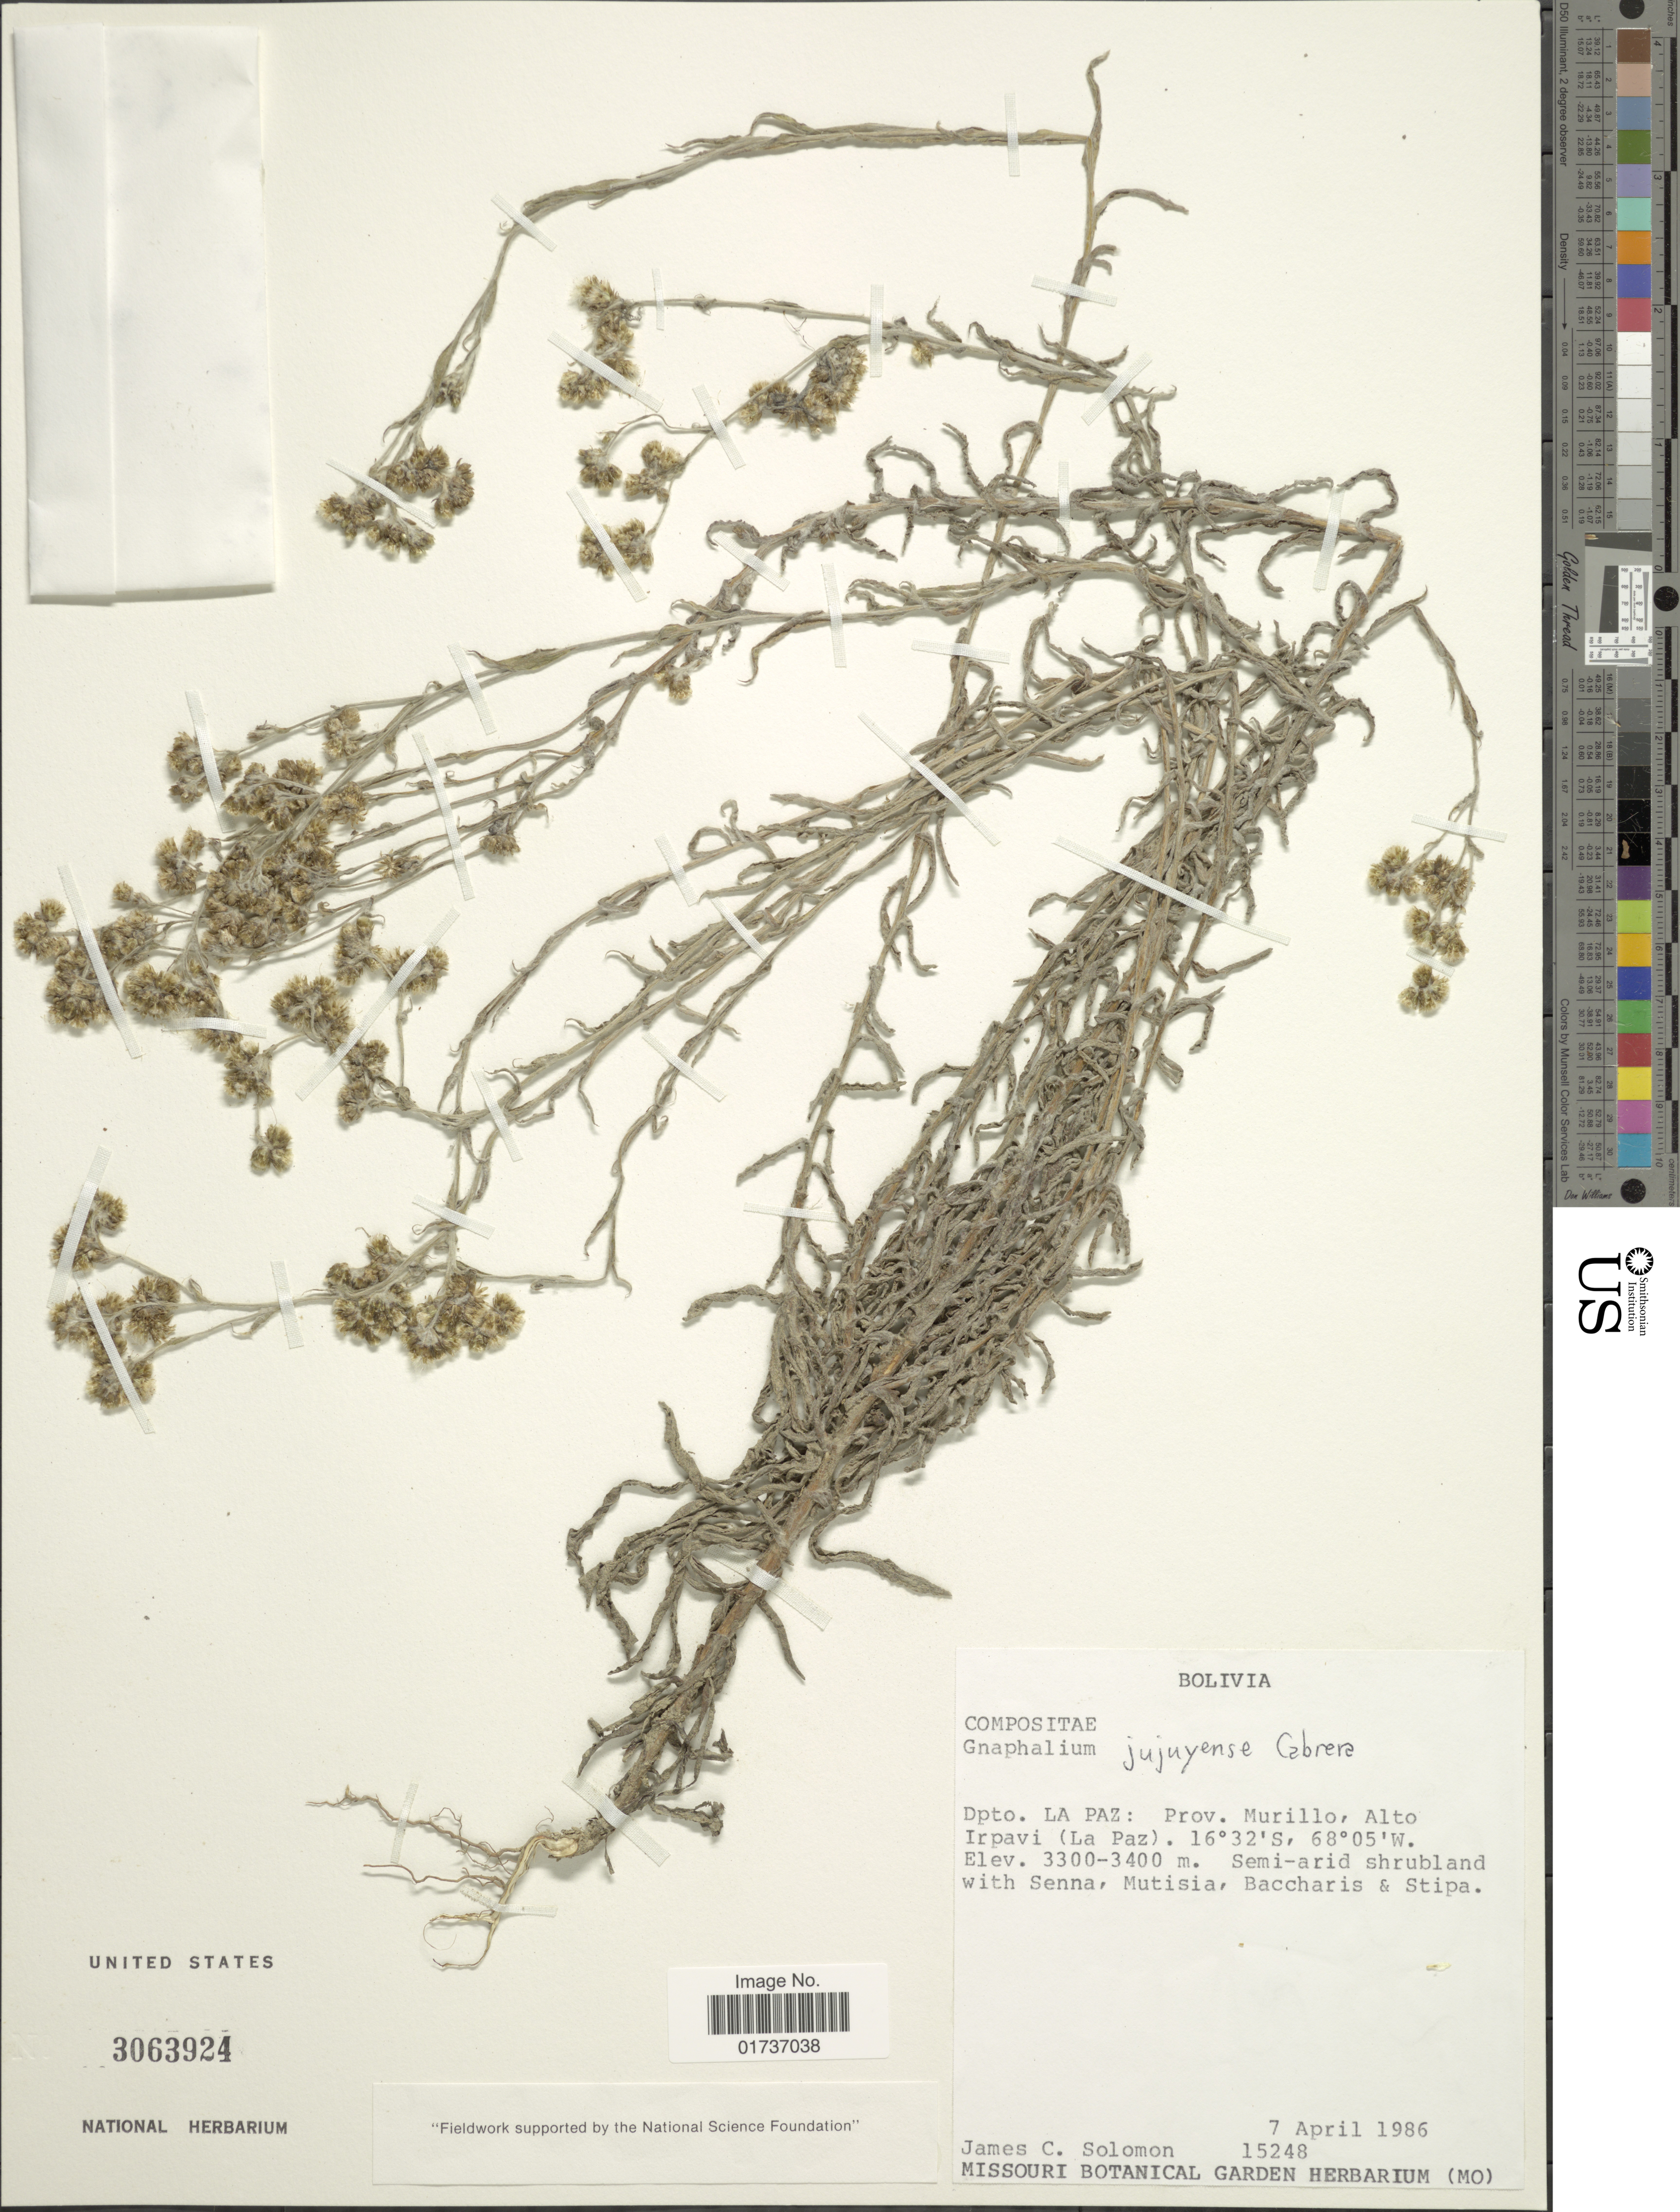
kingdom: Plantae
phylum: Tracheophyta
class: Magnoliopsida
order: Asterales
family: Asteraceae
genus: Gnaphalium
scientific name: Gnaphalium jujuyense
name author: Cabrera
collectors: J. C. Solomon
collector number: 15248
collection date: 1986-04-07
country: Bolivia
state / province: La Paz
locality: Dpto La Paz: Prov. Murillo, Alto Irpavi (La Paz)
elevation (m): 3300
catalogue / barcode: US 3063924